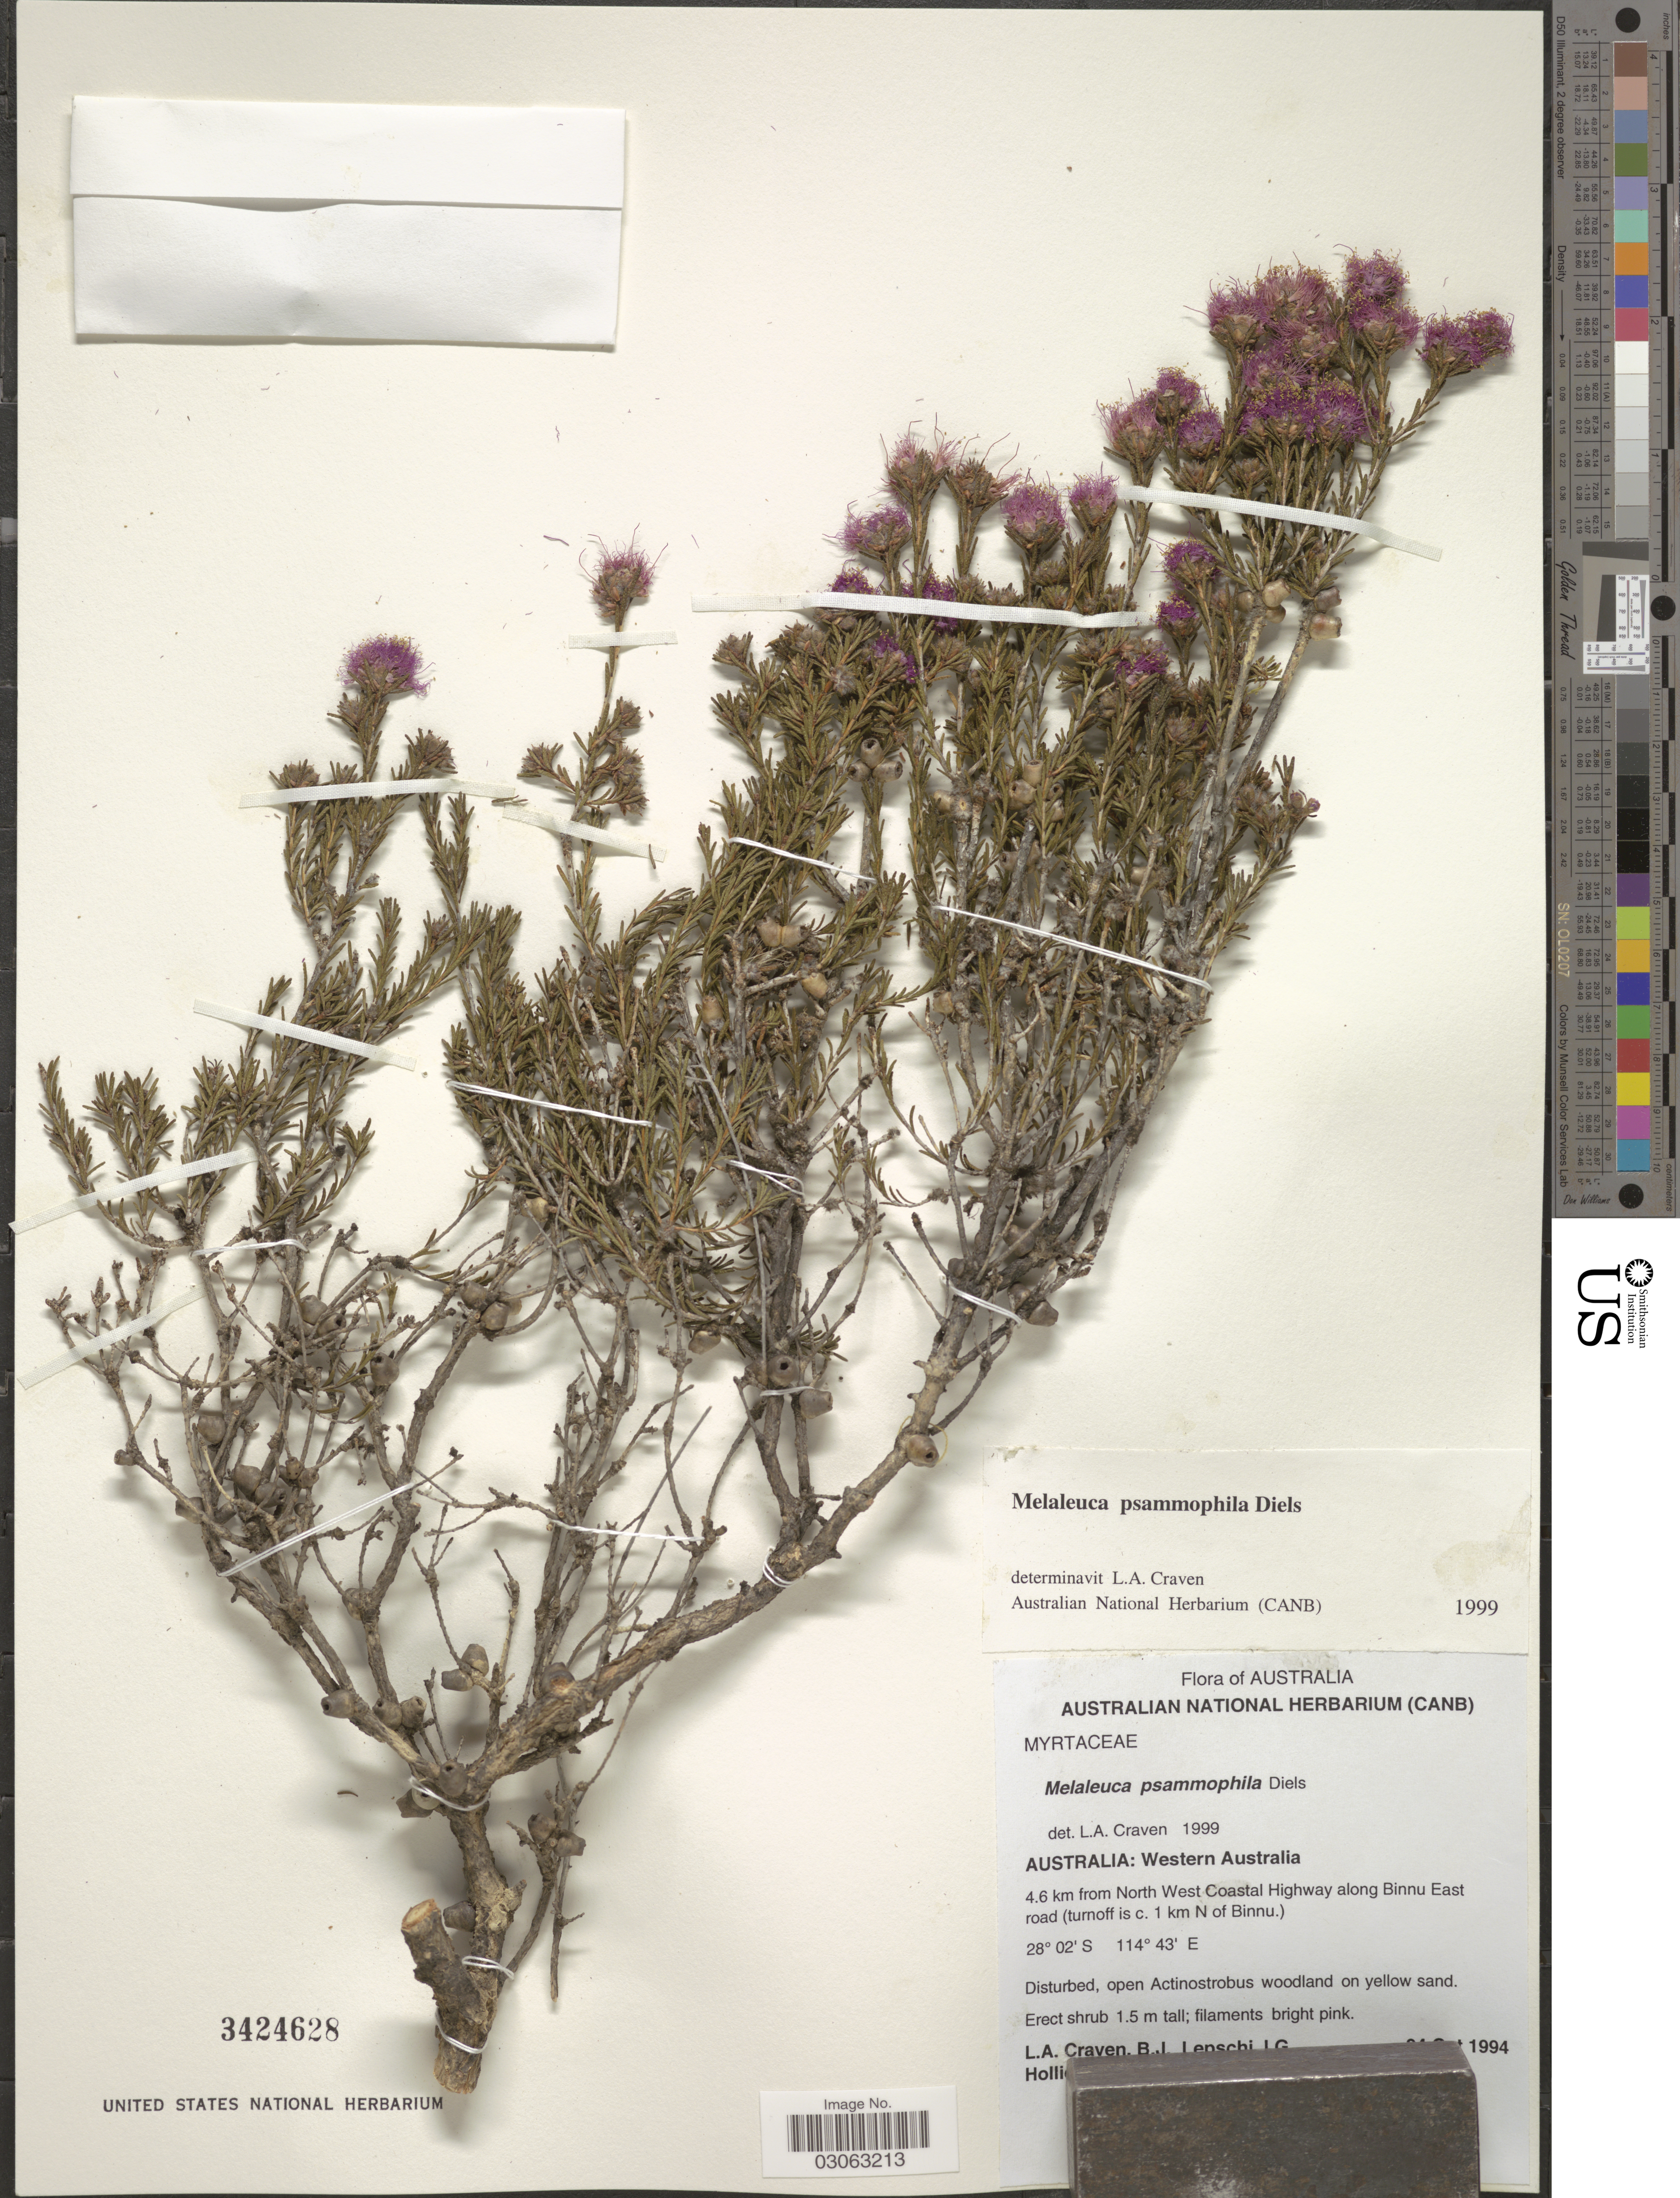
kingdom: Plantae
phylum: Tracheophyta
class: Magnoliopsida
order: Myrtales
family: Myrtaceae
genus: Melaleuca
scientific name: Melaleuca psammophila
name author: Diels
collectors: L. A. Craven, B. Lepschi & Collector illegible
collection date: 1994-10-04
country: Australia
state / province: Western Australia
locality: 4.6 km from North West Coastal Highway along Binnu East road (turnoff is c. 1 km N of Binnu).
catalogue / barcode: US 3424628